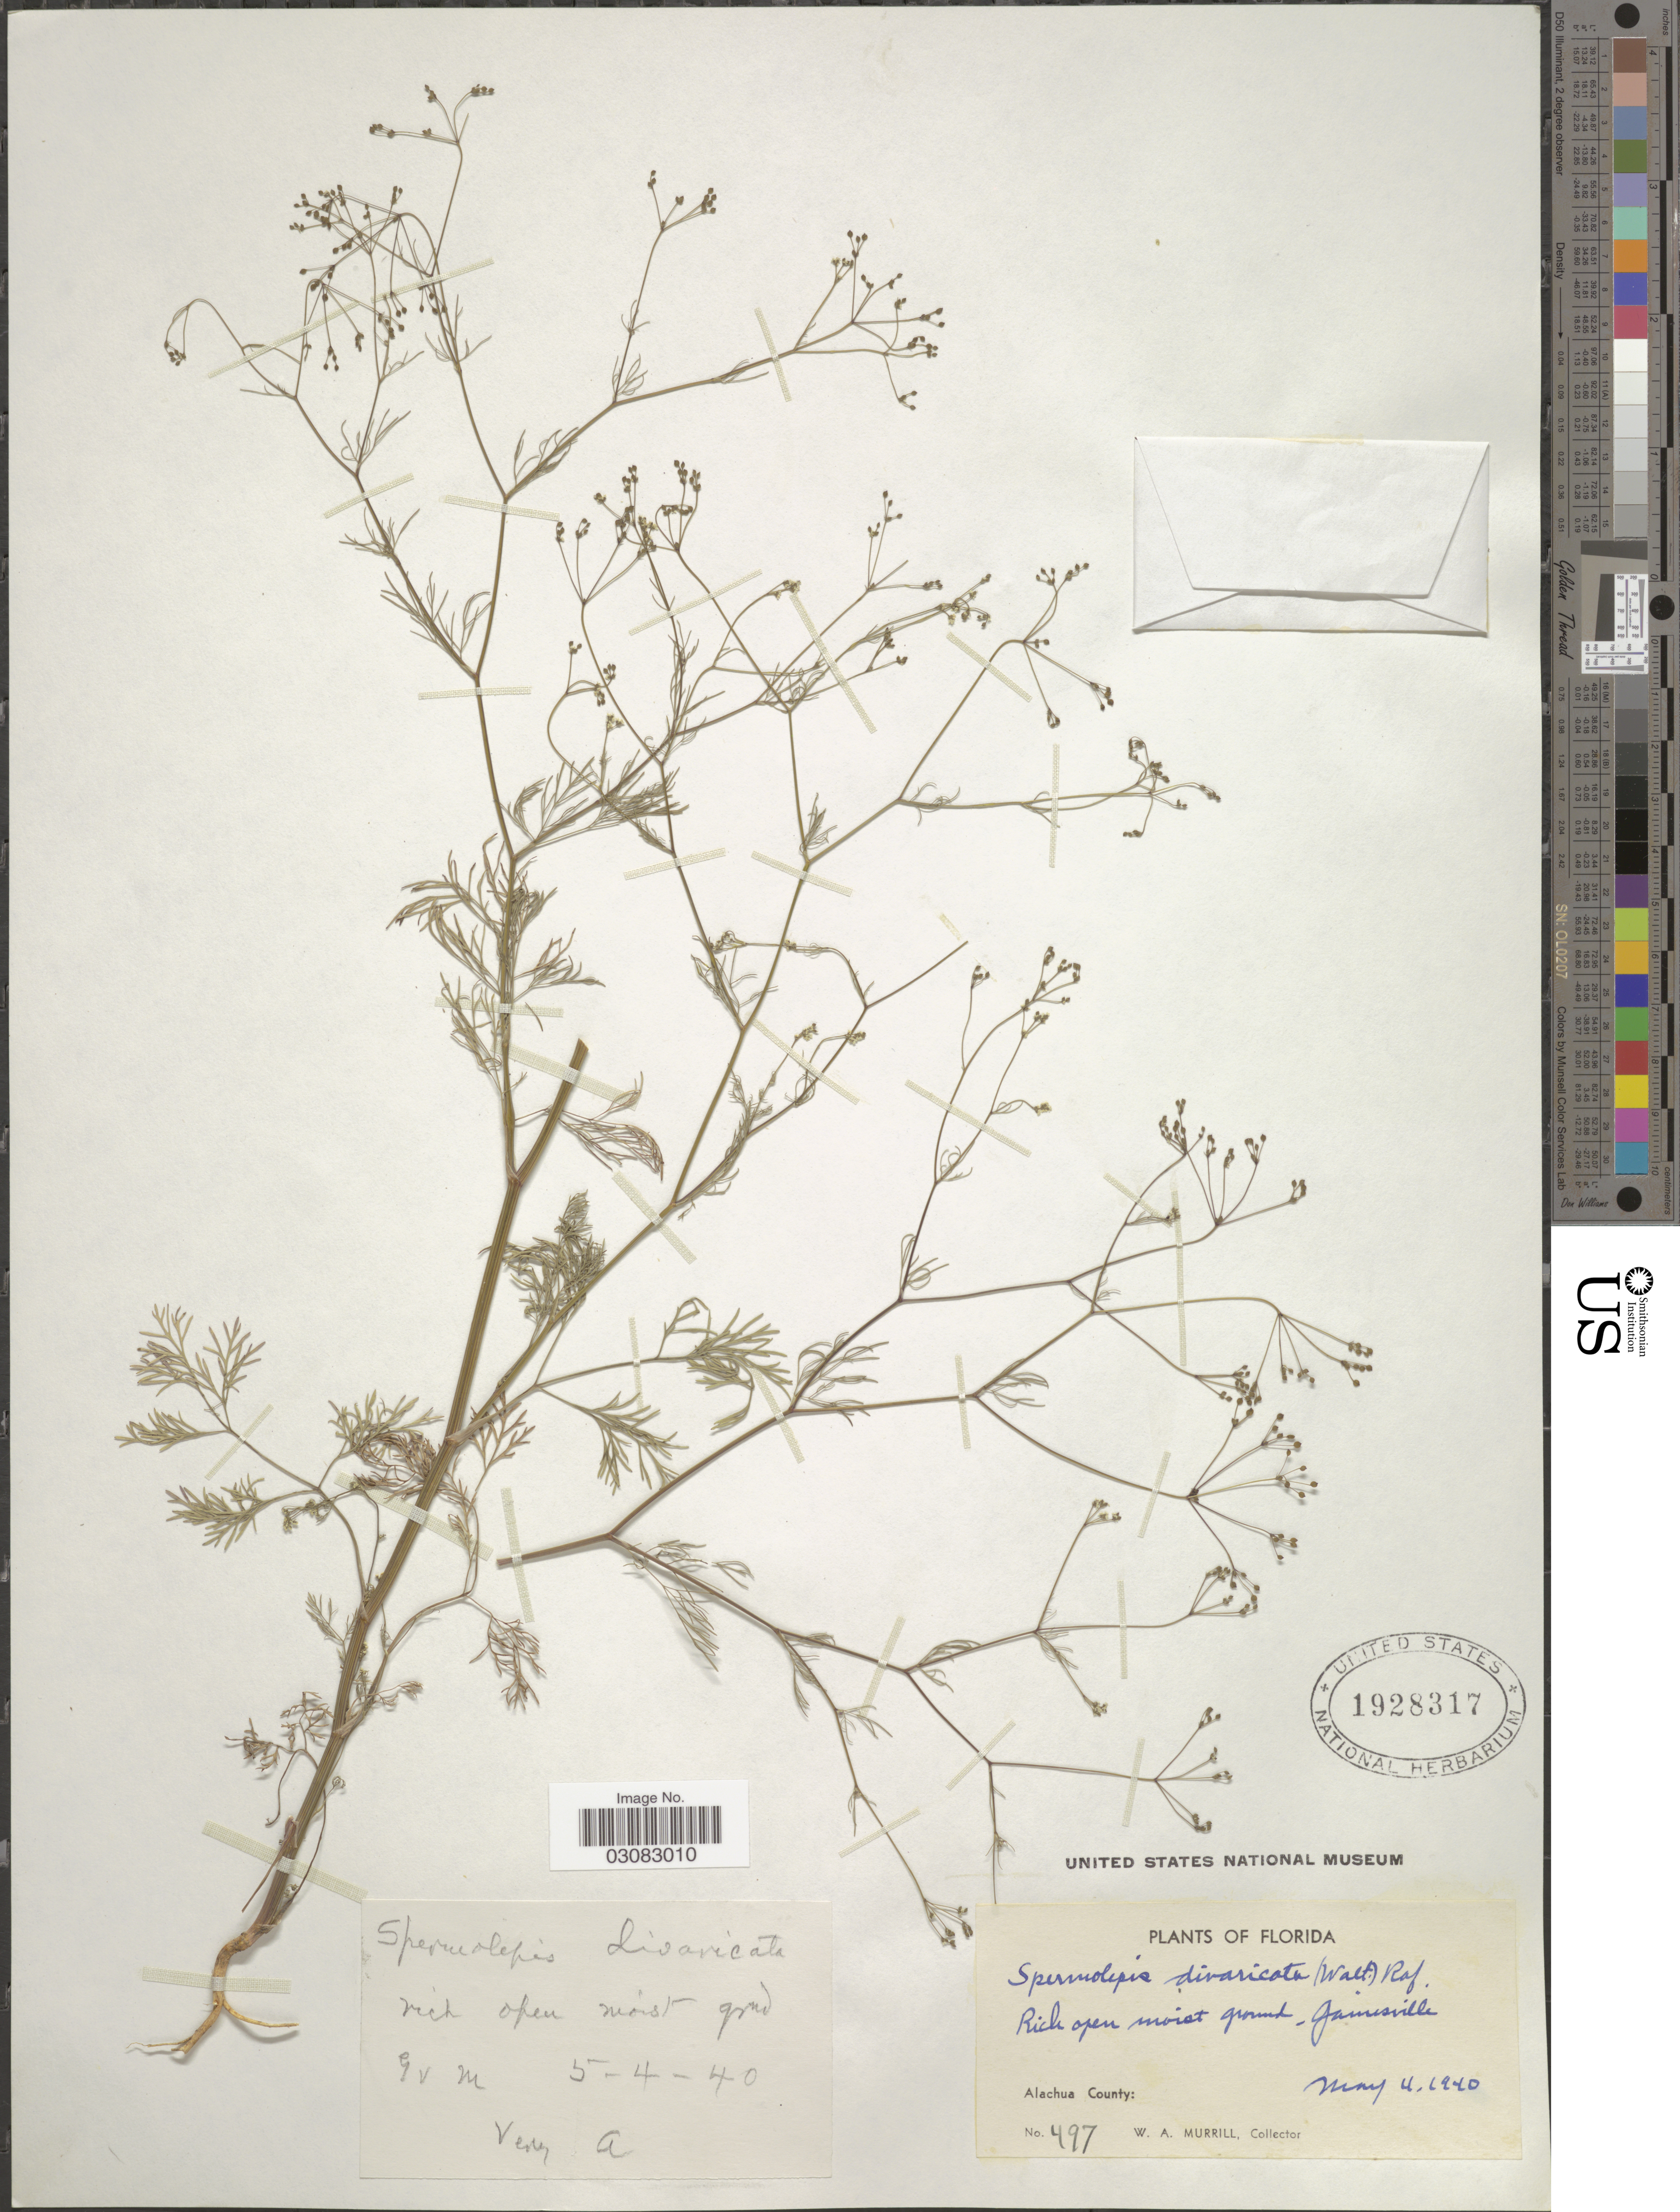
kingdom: Plantae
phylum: Tracheophyta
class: Magnoliopsida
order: Apiales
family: Apiaceae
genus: Spermolepis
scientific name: Spermolepis divaricata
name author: (Walter) Raf.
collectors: W. A. Murrill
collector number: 497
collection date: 1940-05-04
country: United States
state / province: Florida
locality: Alachua County, Gainesville.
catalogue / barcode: US 1928317